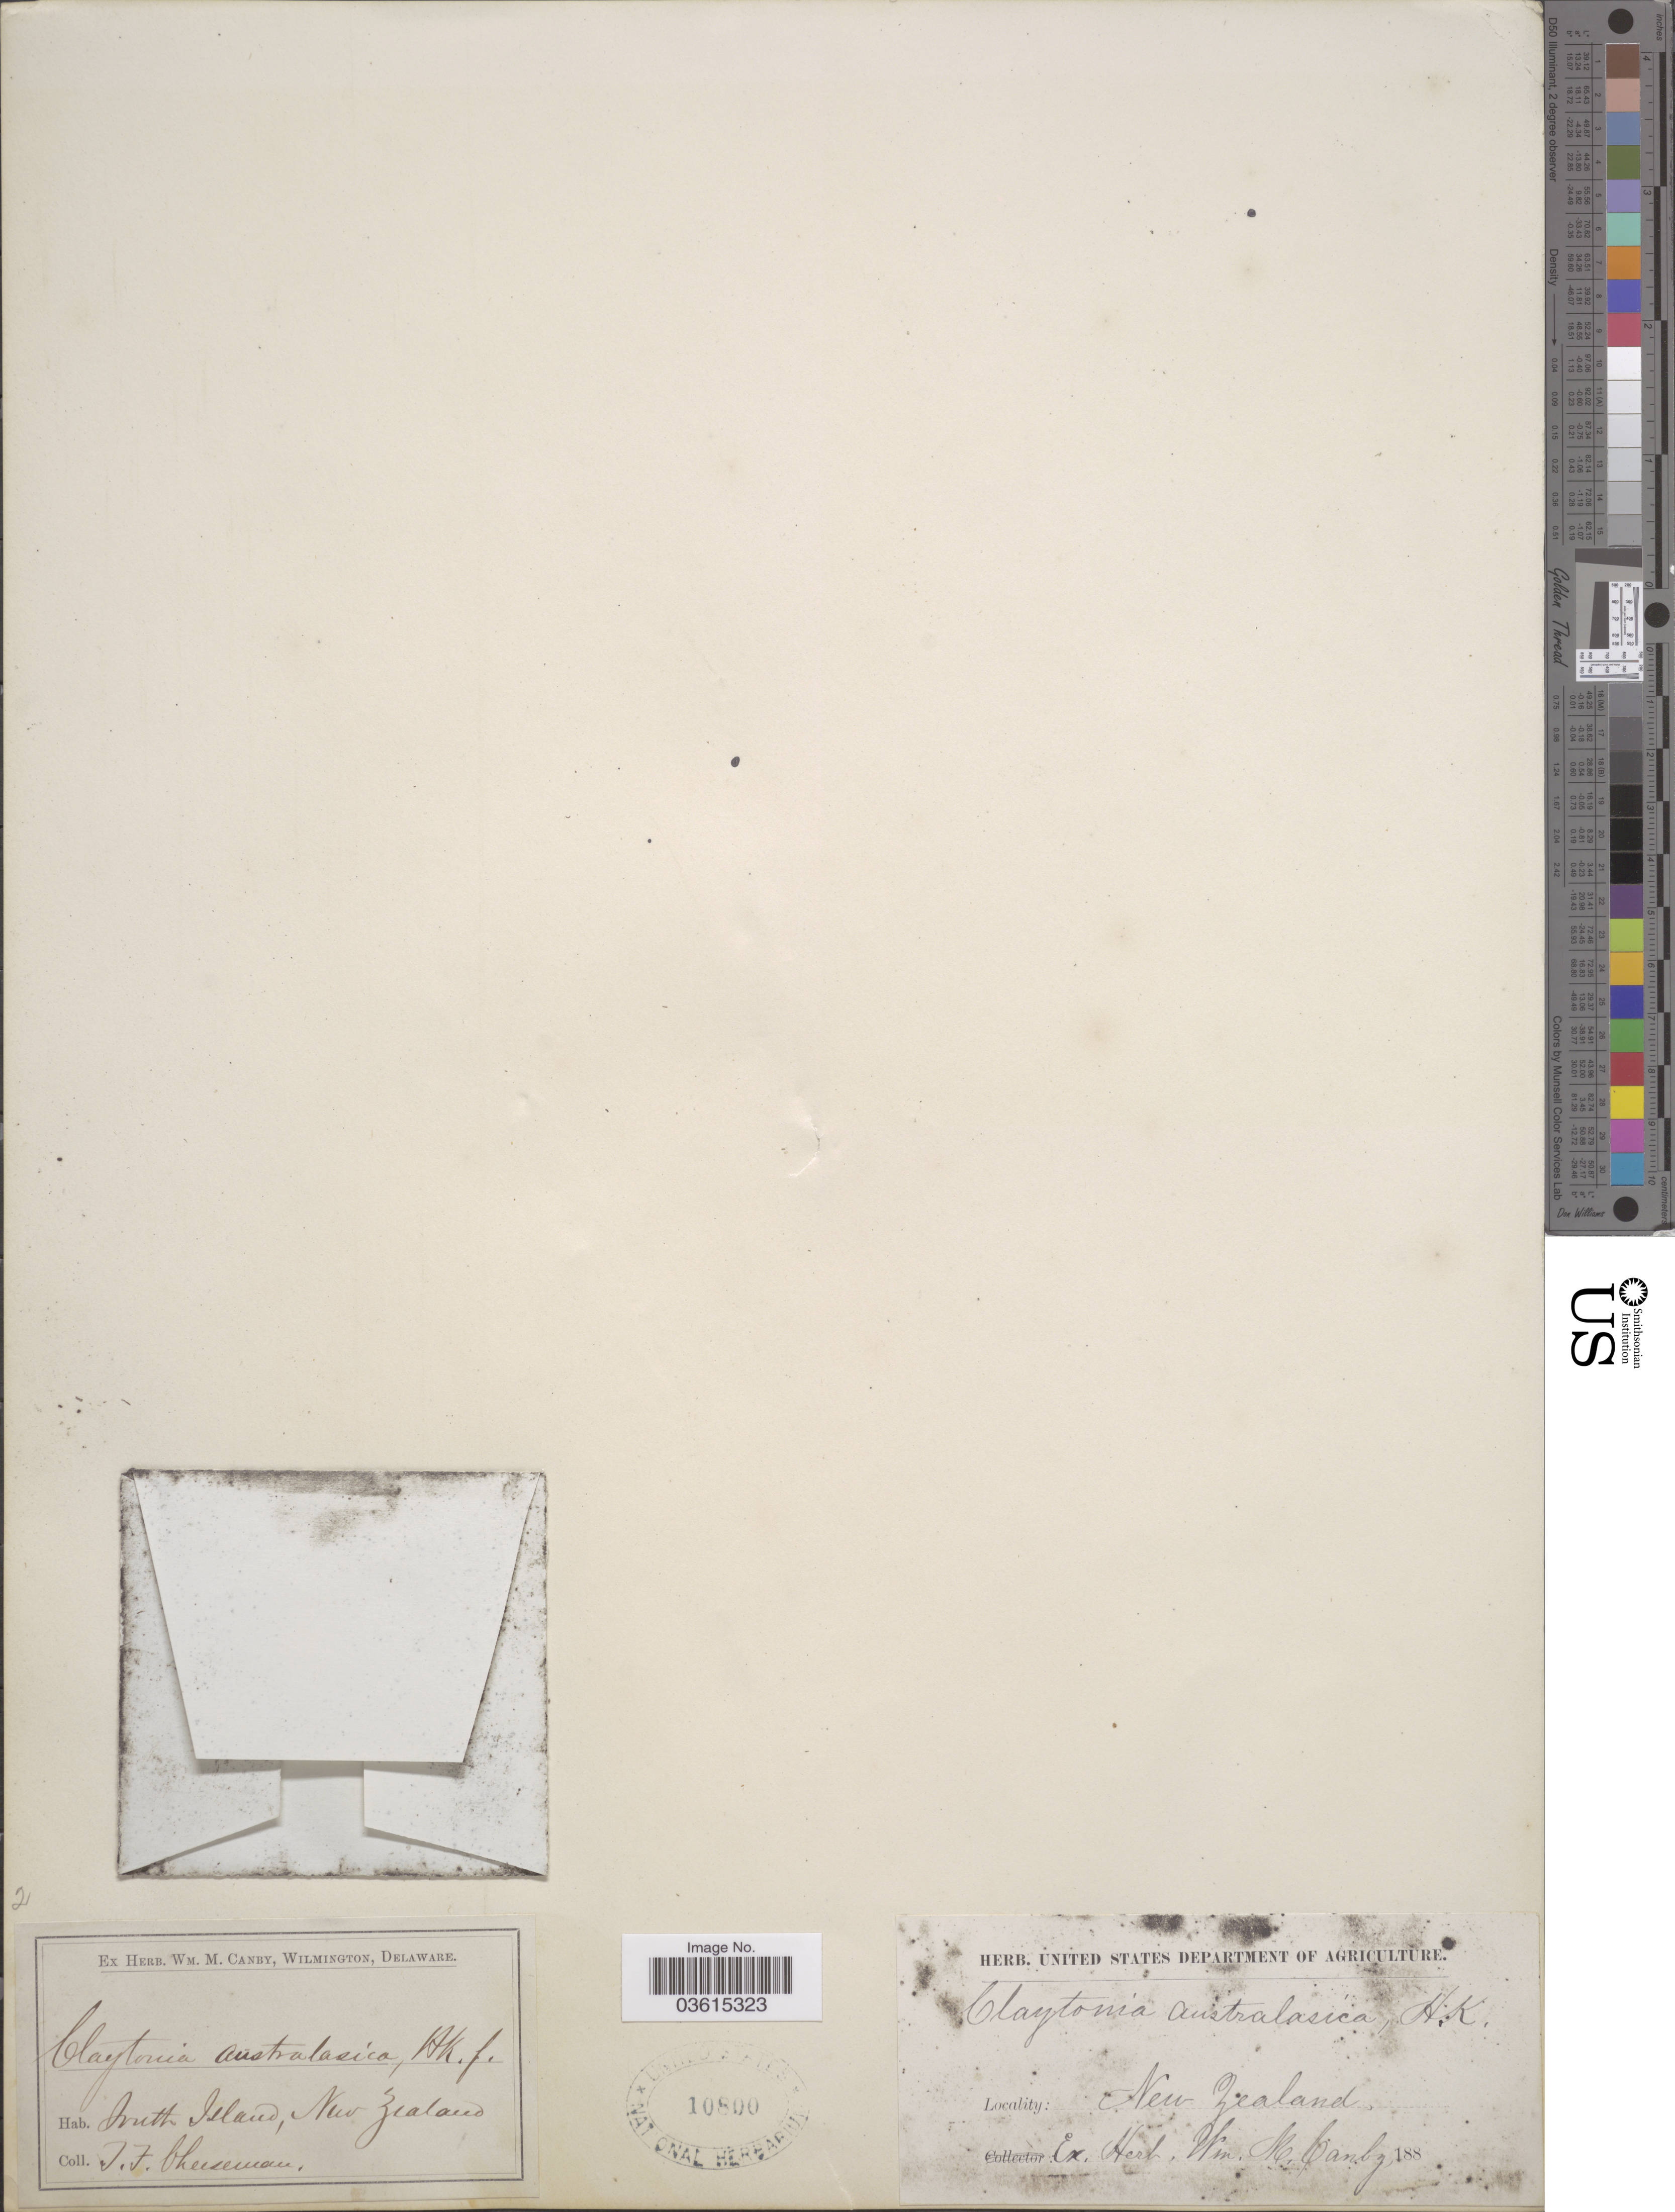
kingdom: Plantae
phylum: Tracheophyta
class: Magnoliopsida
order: Caryophyllales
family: Montiaceae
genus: Montia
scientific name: Montia australasica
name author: (Hook. f.) Pax & K. Hoffm.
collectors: T. F. Cheeseman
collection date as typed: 188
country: New Zealand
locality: South Island.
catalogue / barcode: US 10800